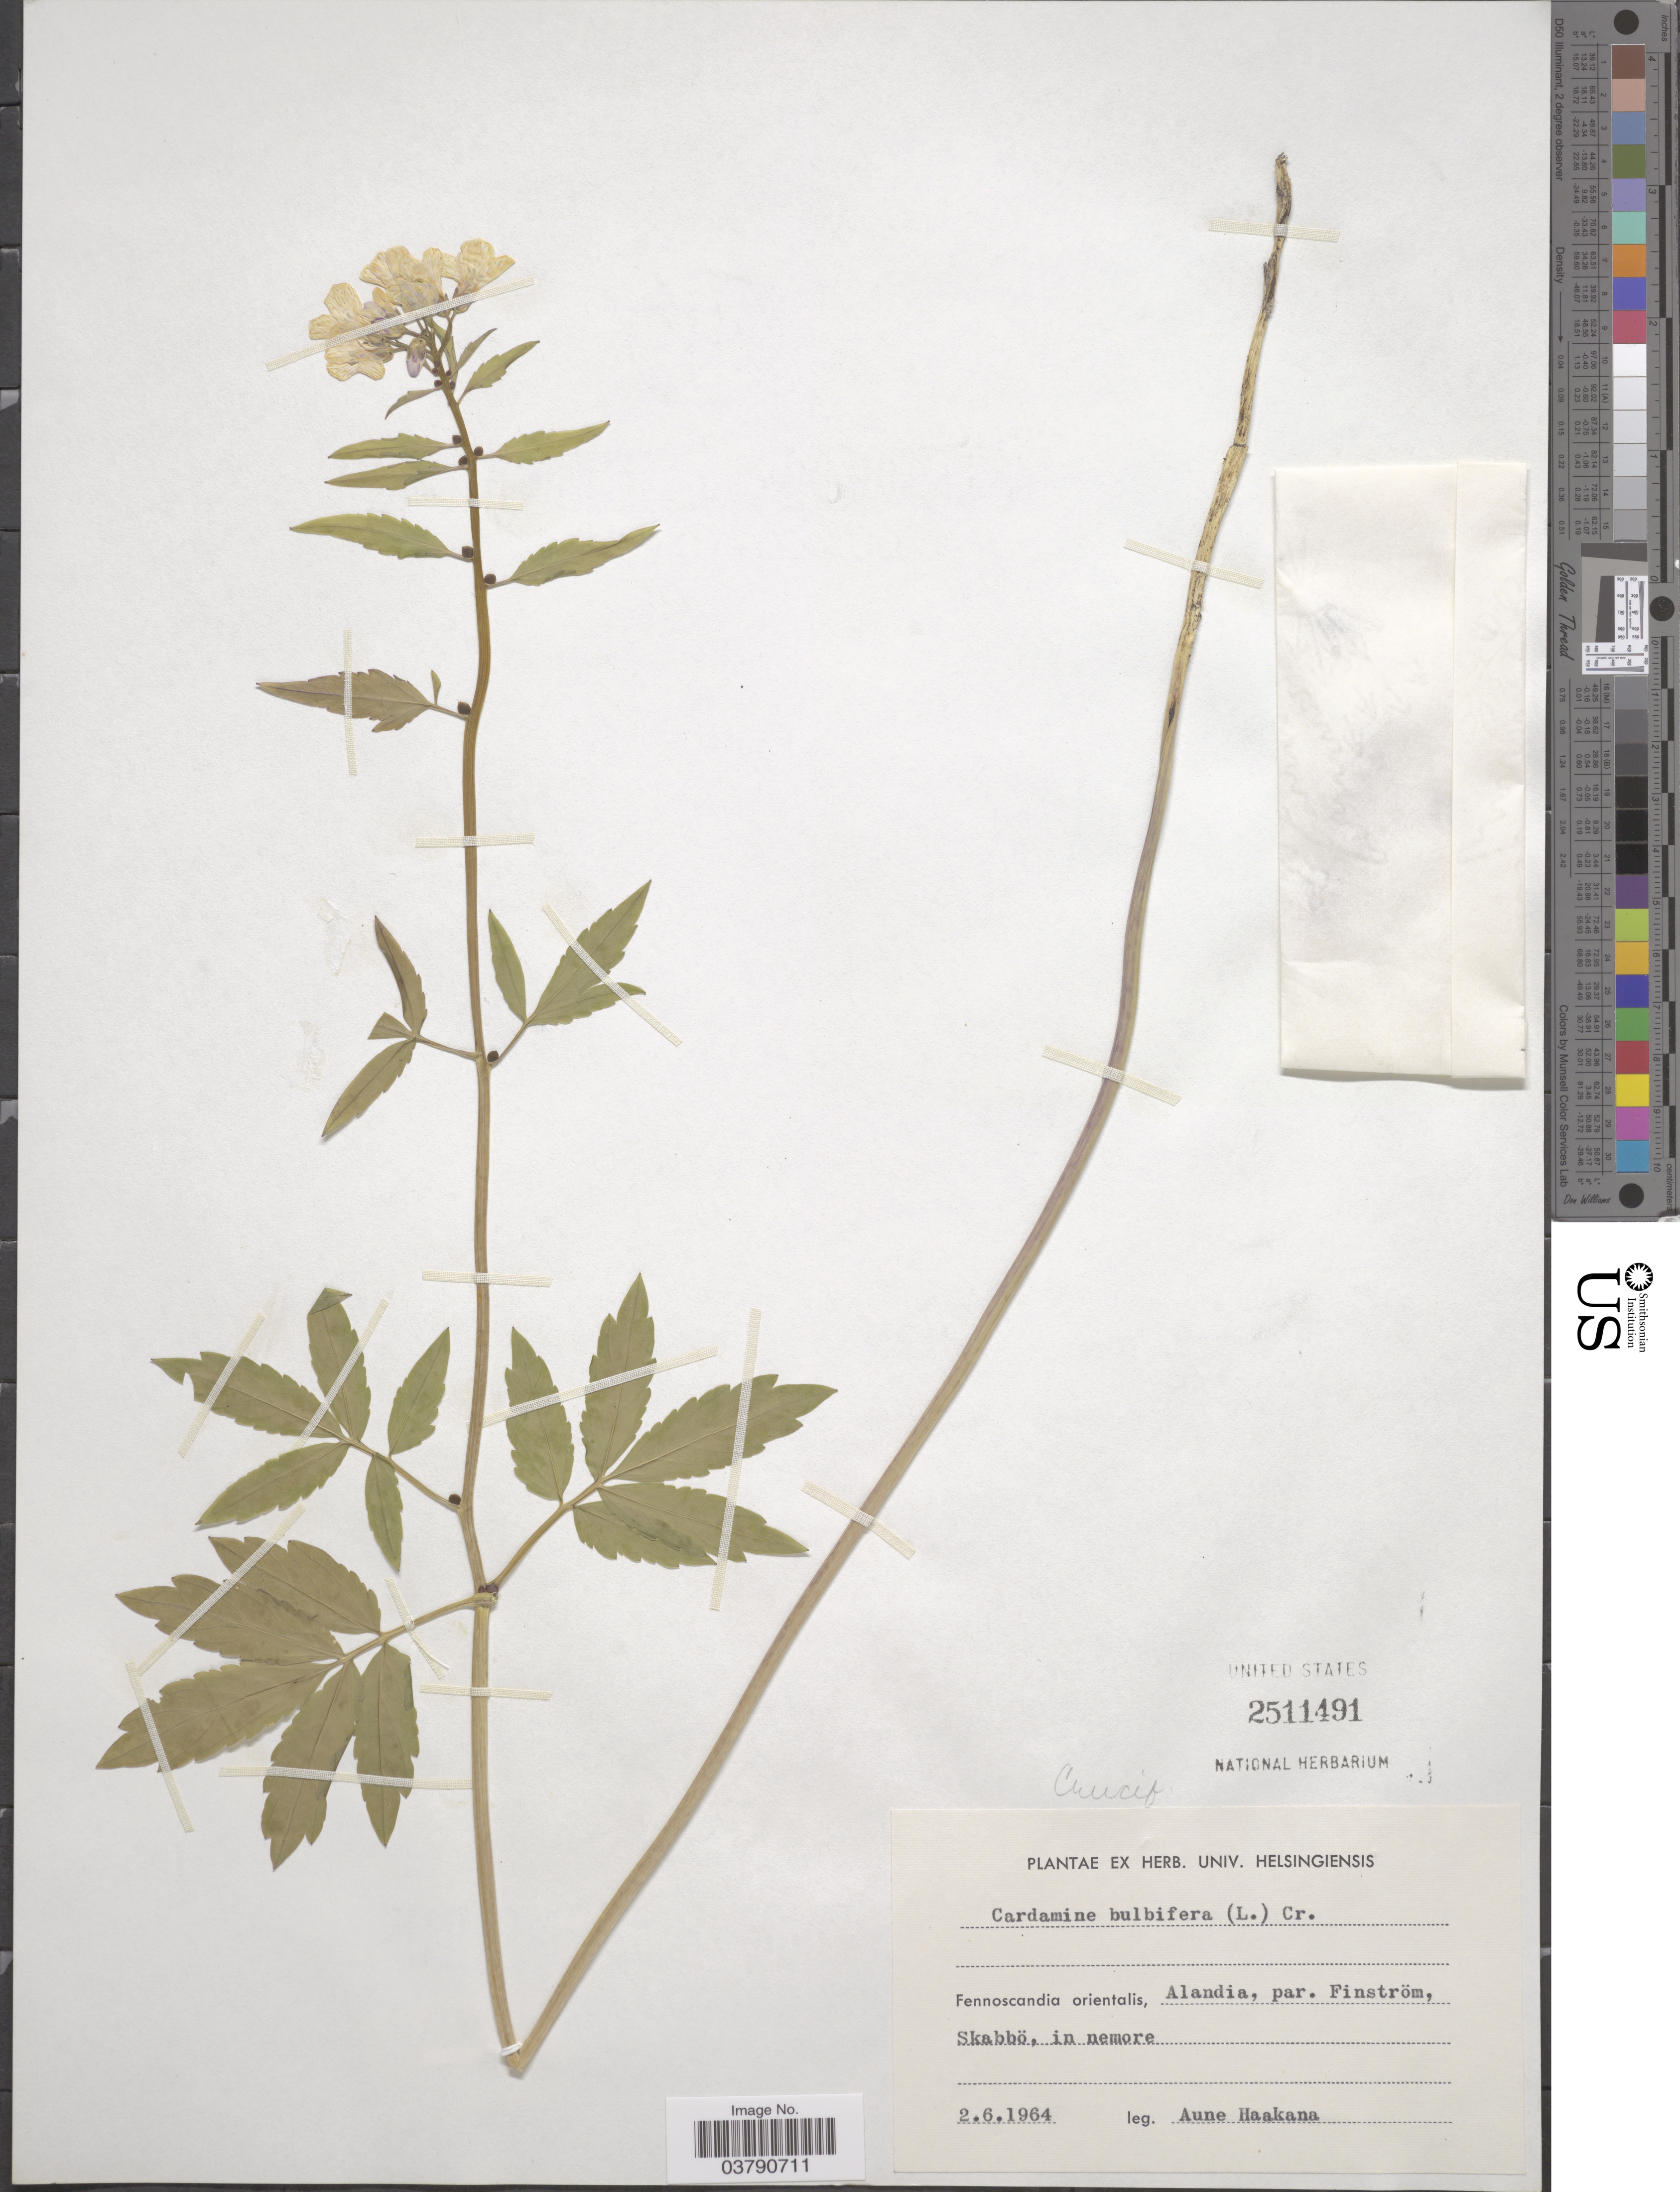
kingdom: Plantae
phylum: Tracheophyta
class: Magnoliopsida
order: Brassicales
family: Brassicaceae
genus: Cardamine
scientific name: Cardamine bulbifera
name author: (L.) Crantz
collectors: A. Haakana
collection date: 1964-06-02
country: Finland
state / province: Ahvenanmaa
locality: Fennoscandia orientalis, Alandia, par. Finström, Skabbö, in nemore.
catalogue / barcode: US 2511491